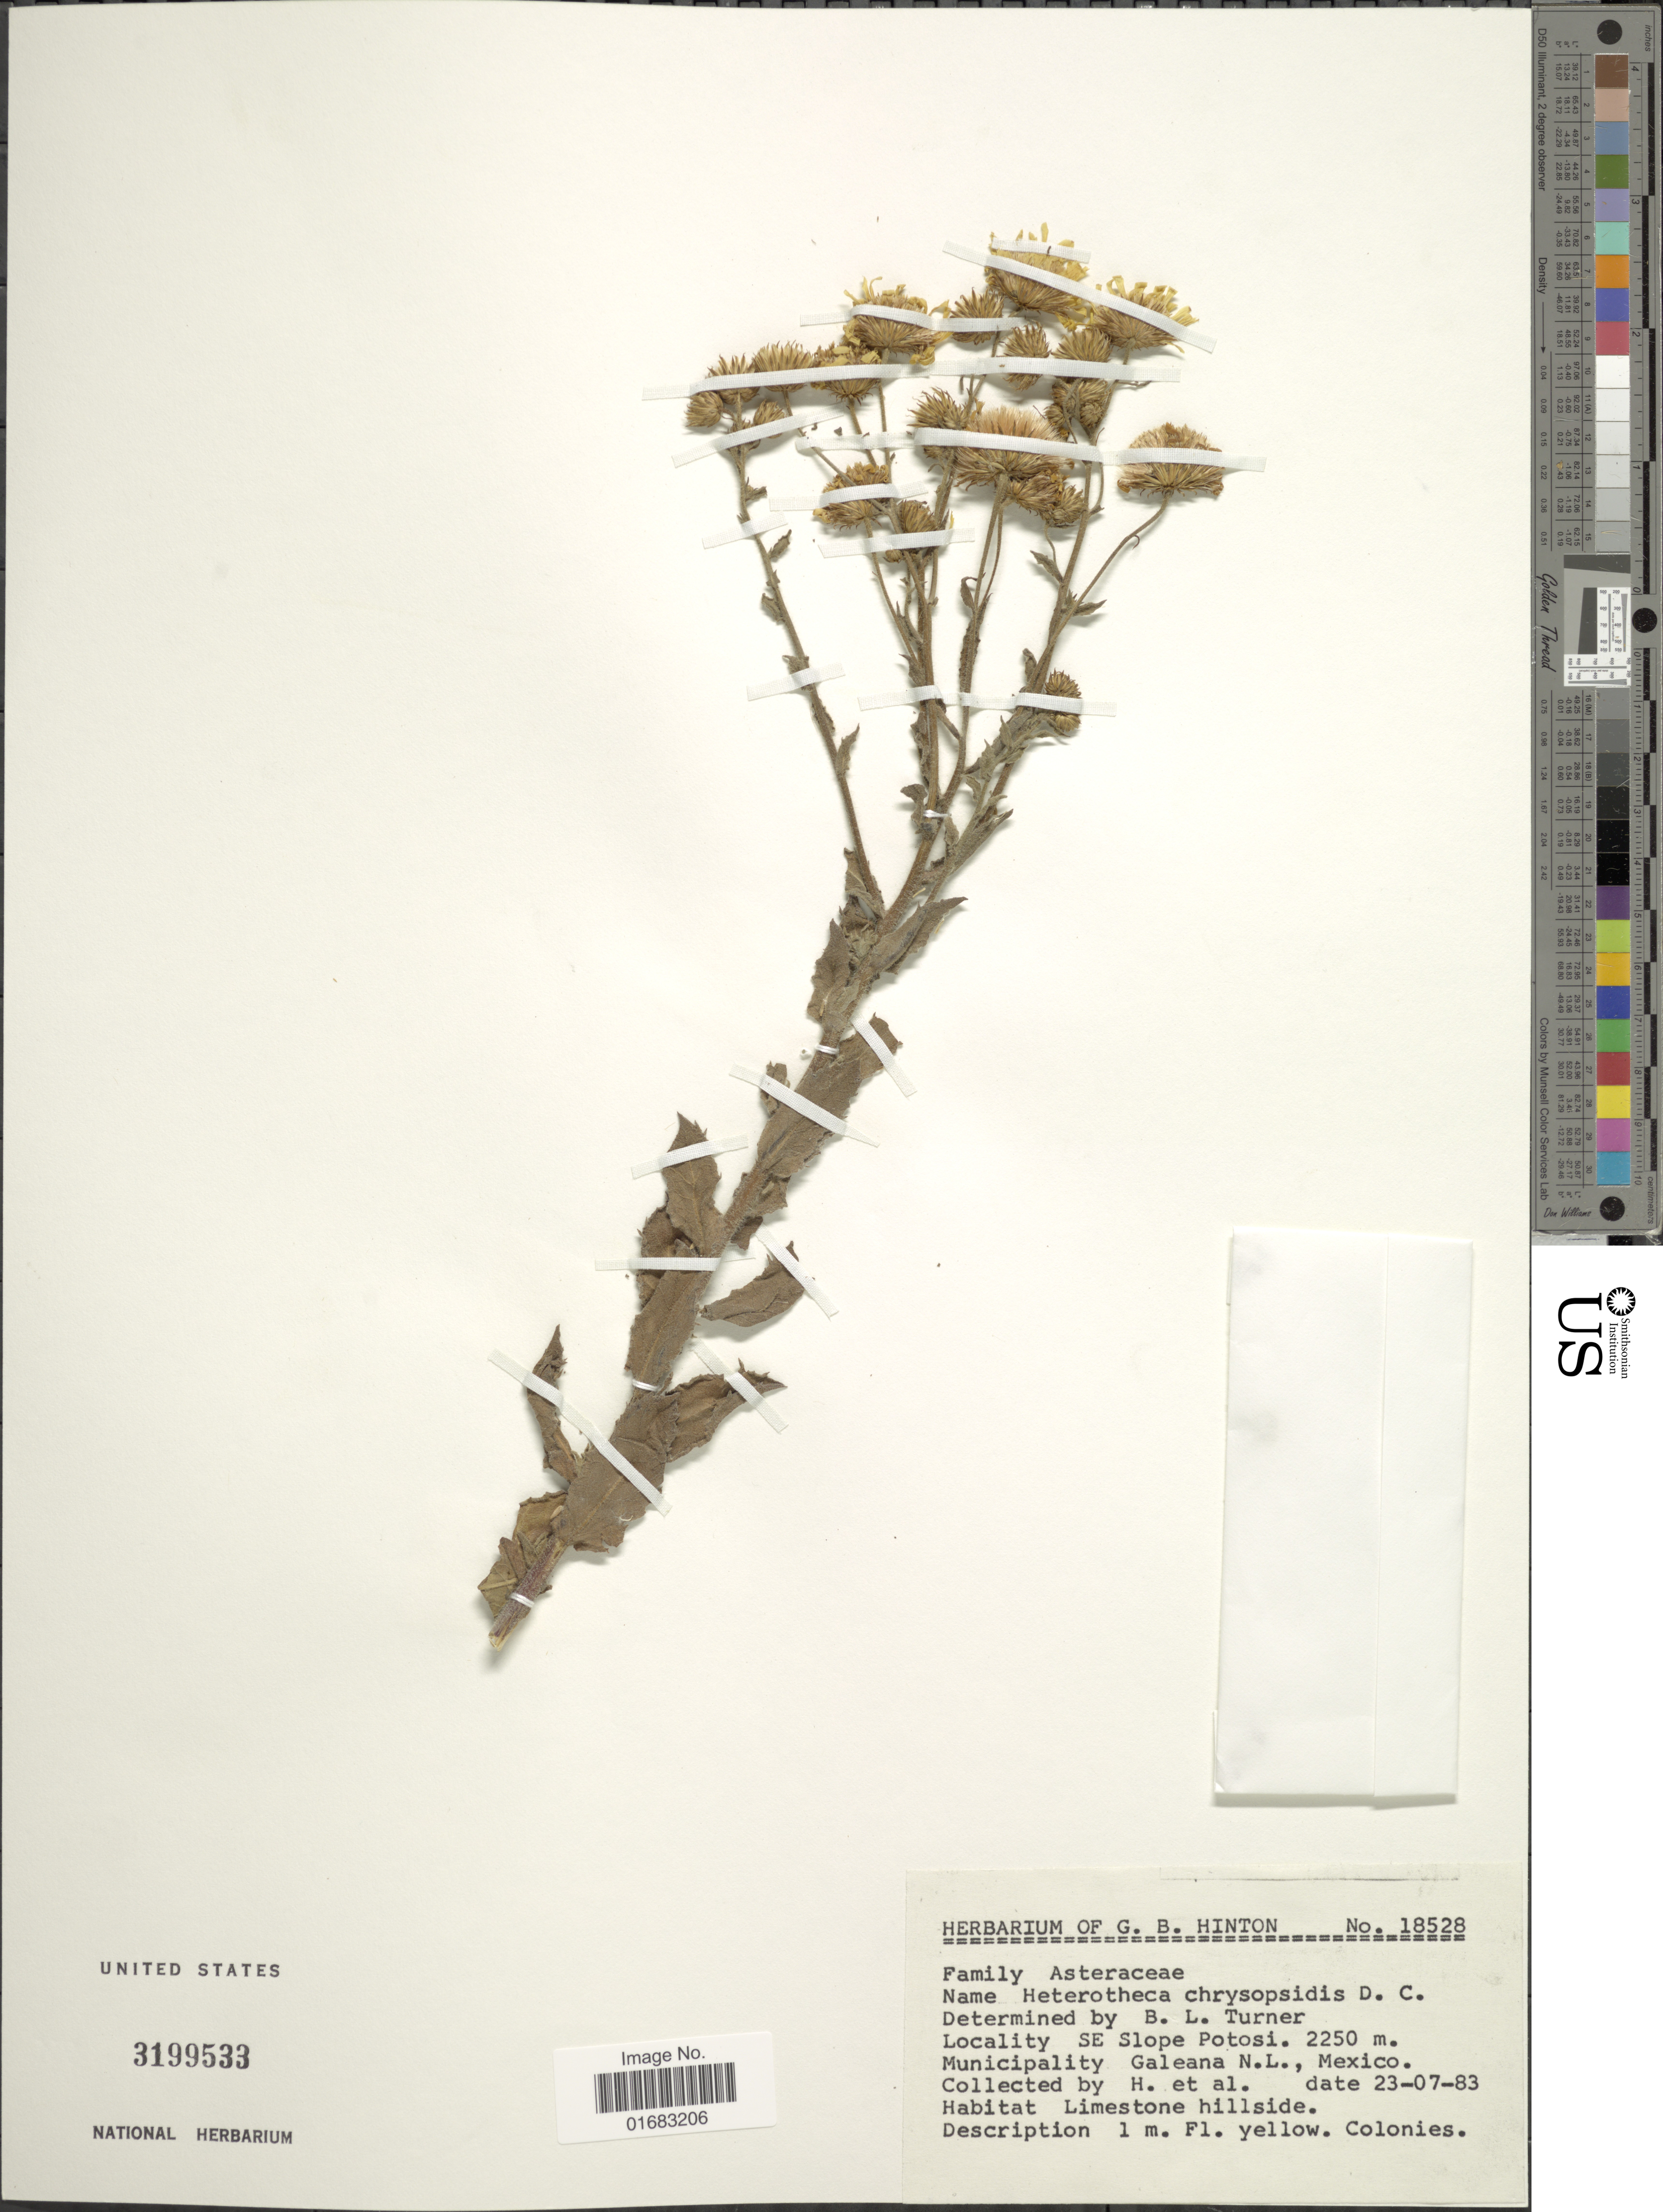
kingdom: Plantae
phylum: Tracheophyta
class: Magnoliopsida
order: Asterales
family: Asteraceae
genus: Heterotheca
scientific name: Heterotheca chrysopsidis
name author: DC.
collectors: G. B. Hinton & et al.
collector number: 18528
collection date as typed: Transcribed d/m/y: 23/7/83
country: Mexico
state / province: México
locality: SE Slope Potosi. Minicipality Galeana N. L., México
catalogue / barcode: US 3199533